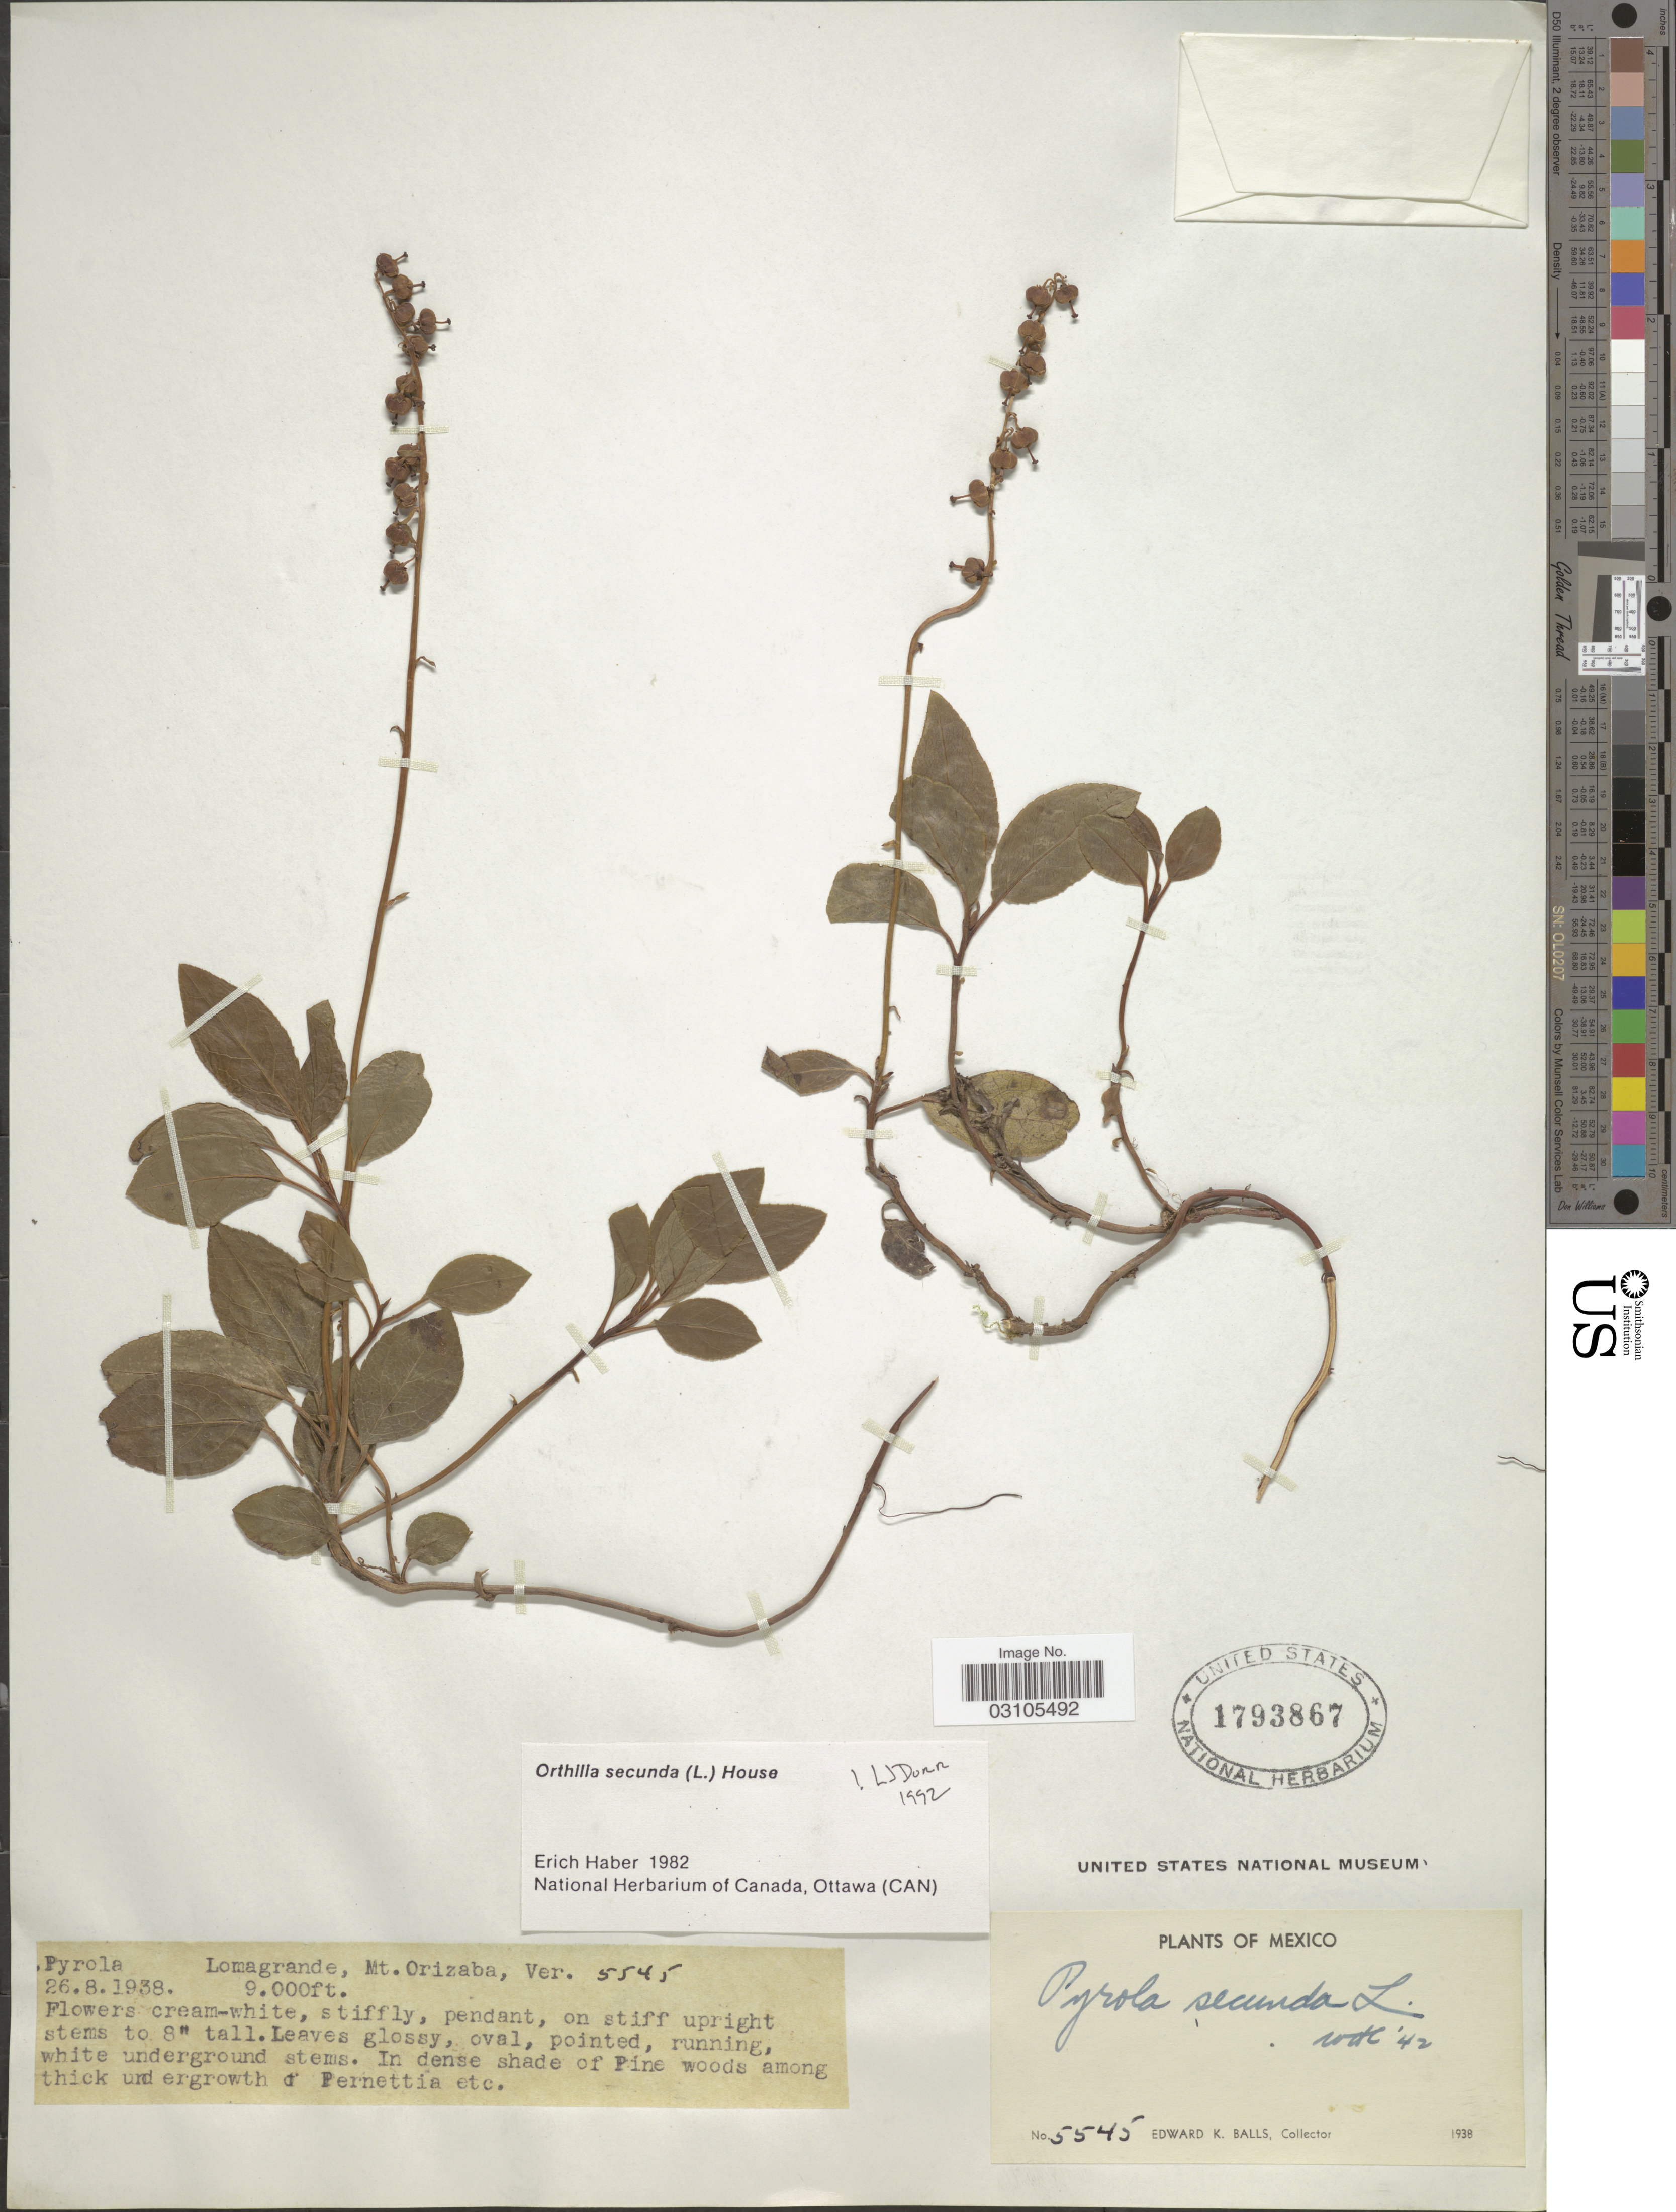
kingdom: Plantae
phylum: Tracheophyta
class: Magnoliopsida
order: Ericales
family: Ericaceae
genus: Orthilia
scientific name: Orthilia secunda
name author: (L.) House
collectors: E. K. Balls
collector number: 5545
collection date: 1938-08-26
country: Mexico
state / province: Veracruz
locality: Lomagrande, Mt Orizaba, Ver.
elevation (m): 2743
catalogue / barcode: US 1793867